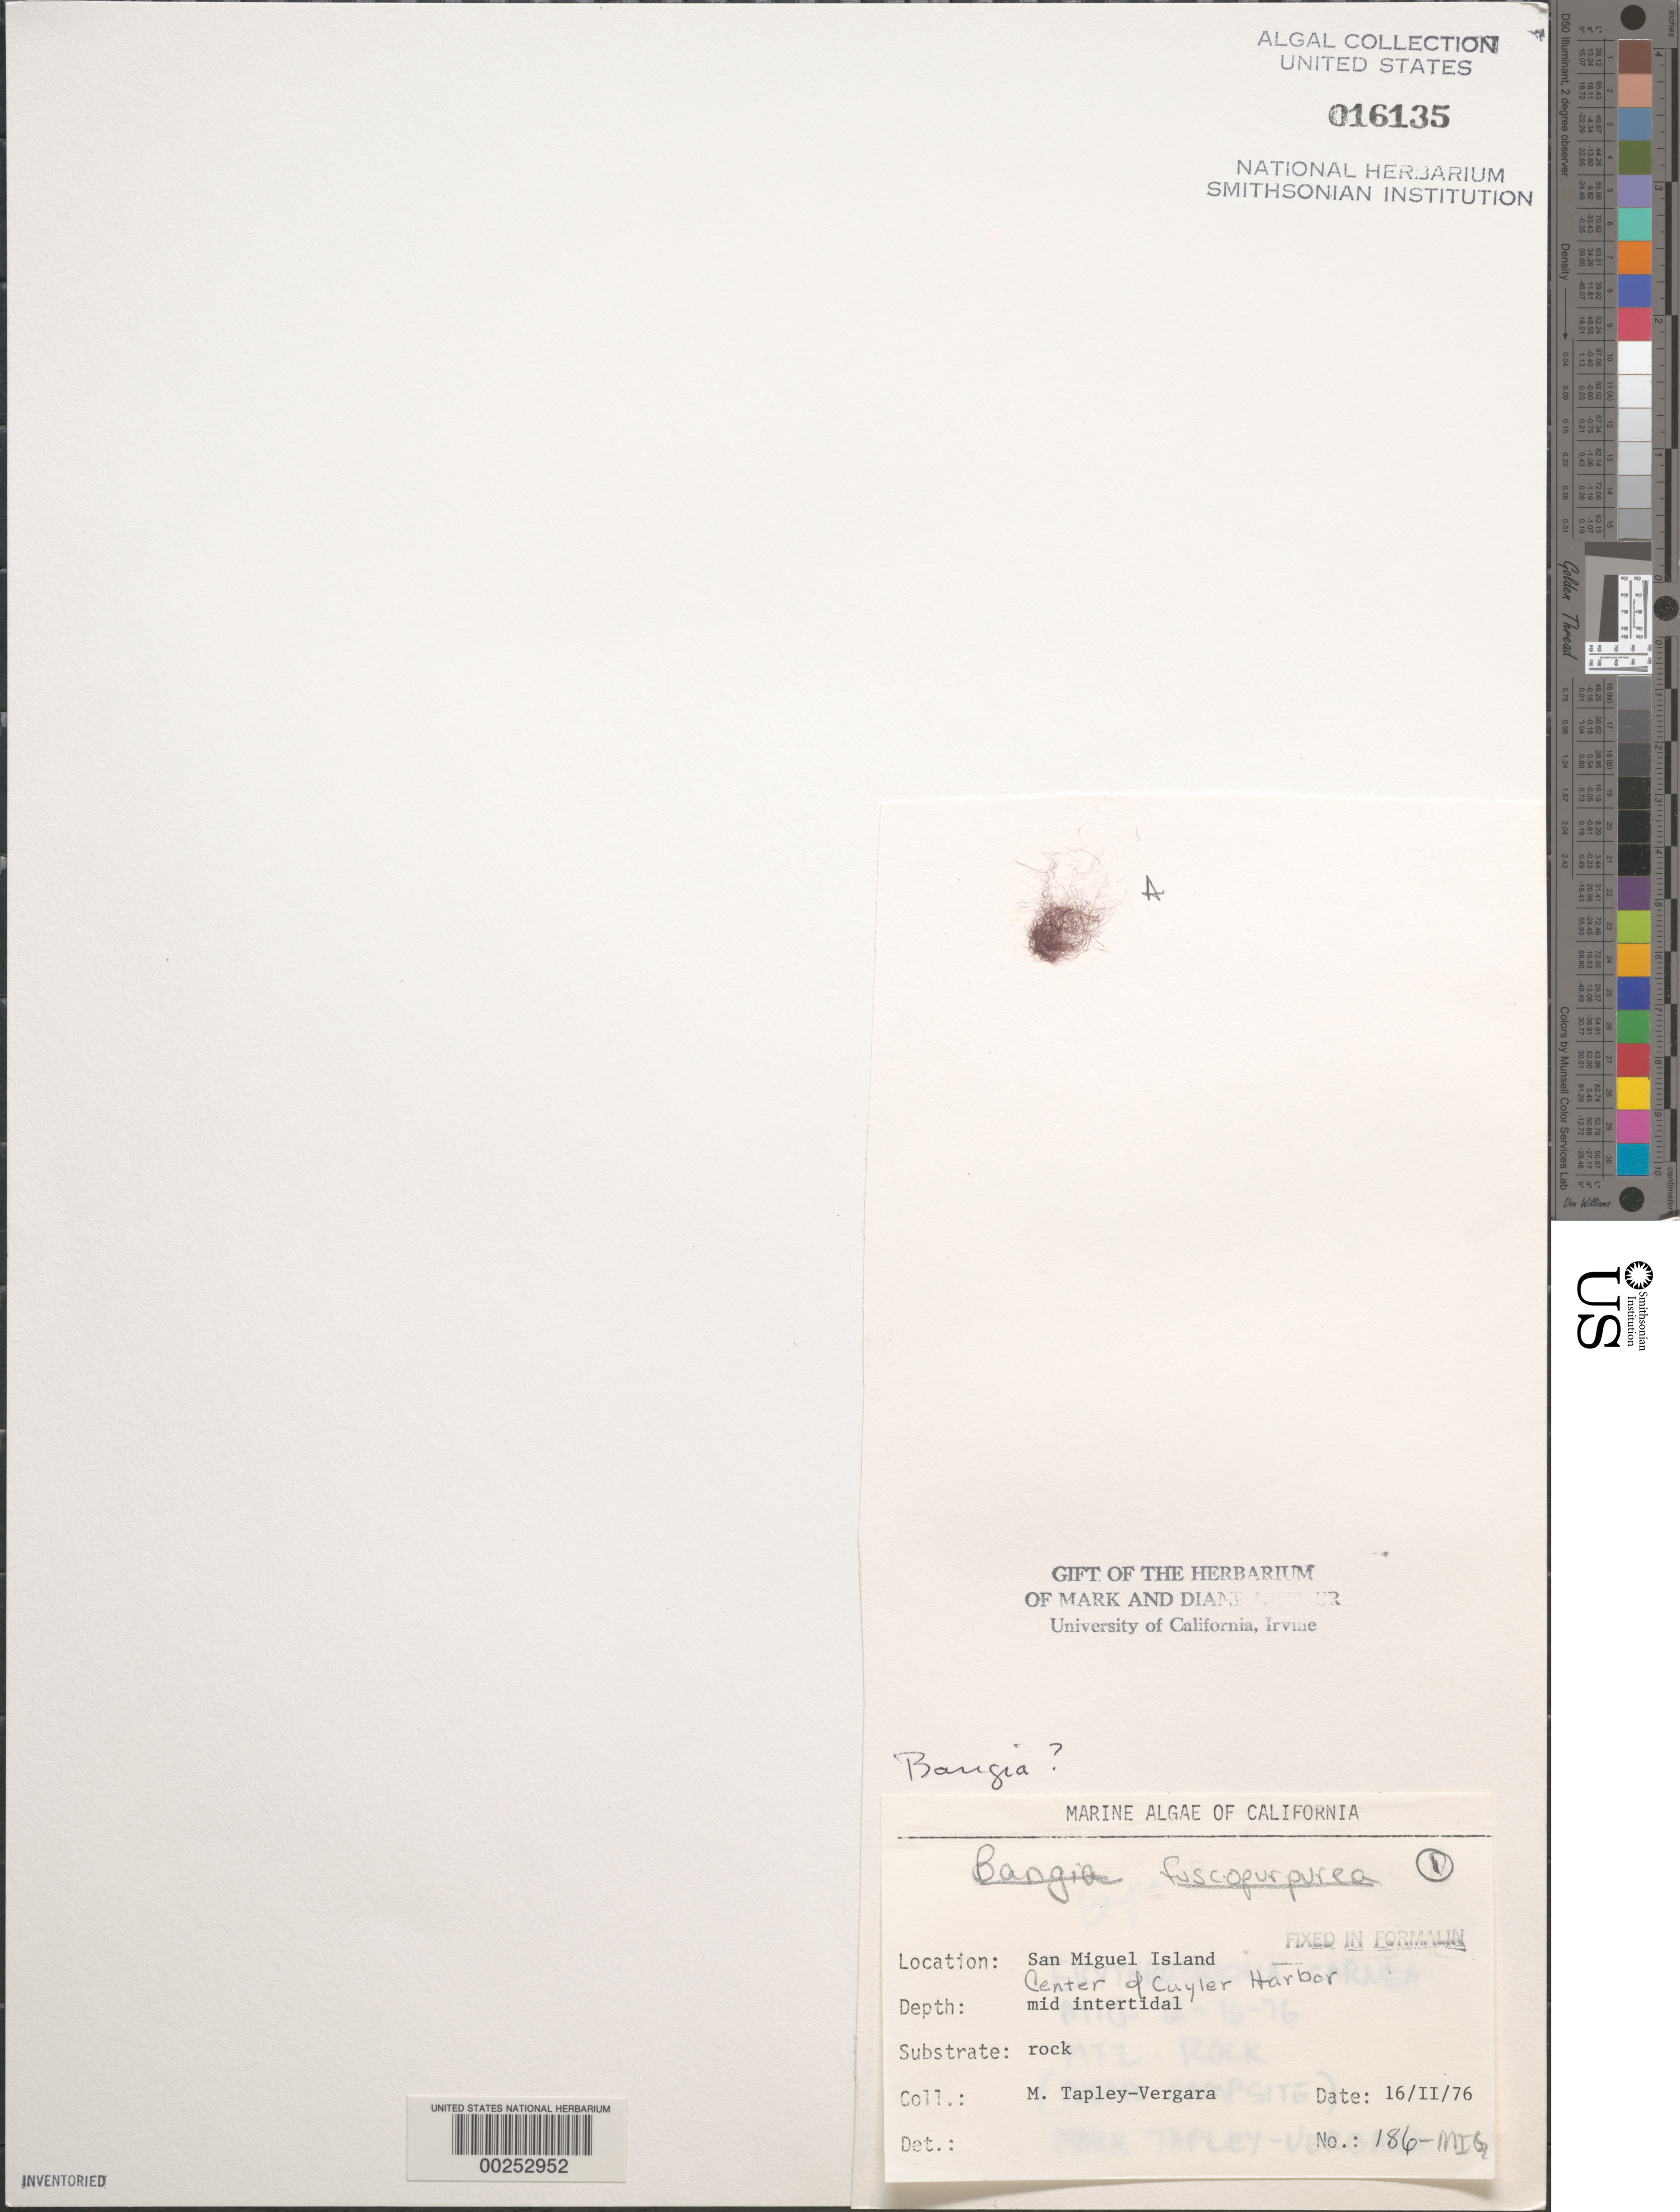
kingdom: Plantae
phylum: Rhodophyta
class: Bangiophyceae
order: Bangiales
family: Bangiaceae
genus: Bangia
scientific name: Bangia fuscopurpurea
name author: (Dillwyn) Lyngb.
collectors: M. Tapley-Vergara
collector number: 186-MIG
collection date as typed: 16 Feb 1976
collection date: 1976-02-16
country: United States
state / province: California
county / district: Santa Barbara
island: San Miguel Island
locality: Cuyler Harbor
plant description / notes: BLM-SOCALBIGHT Rocky Intertidal Survey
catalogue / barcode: US 16135